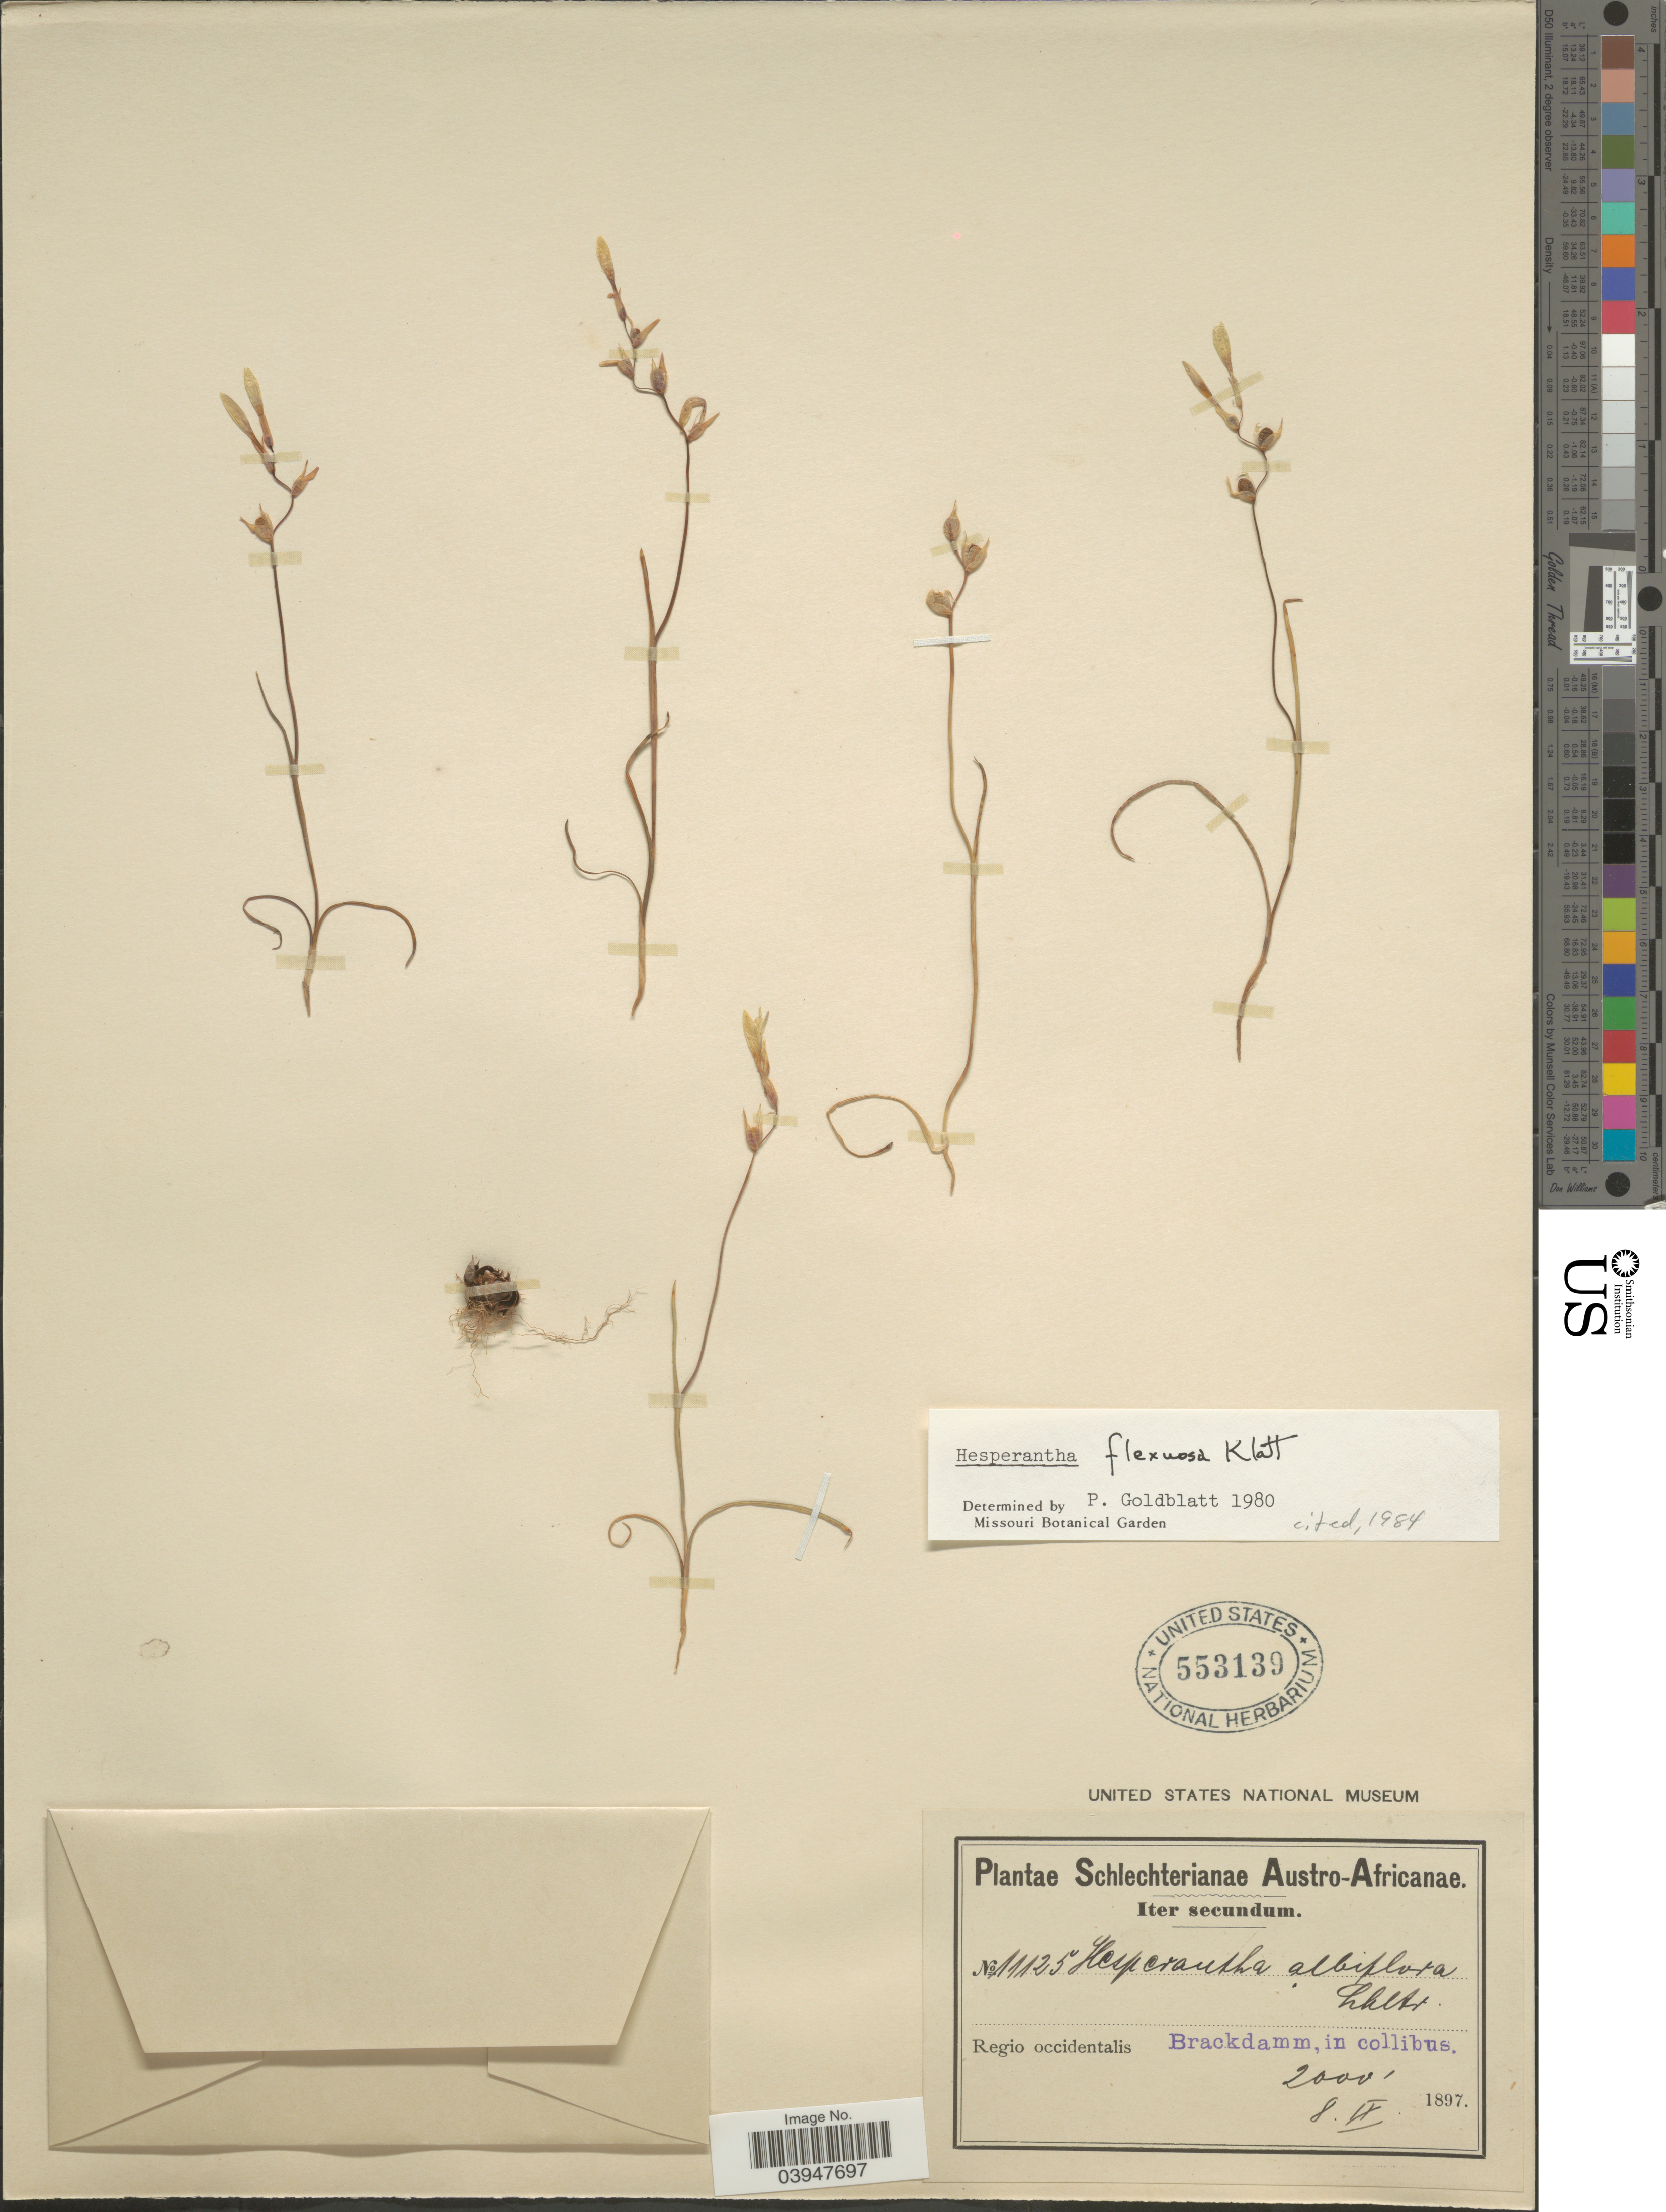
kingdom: Plantae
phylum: Tracheophyta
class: Liliopsida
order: Asparagales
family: Iridaceae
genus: Hesperantha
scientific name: Hesperantha flexuosa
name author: Klatt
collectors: Schlechter, --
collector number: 11125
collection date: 1897-09-08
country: South Africa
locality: Austro-Africanae. Regio occidentalis. Brackdamm, in collibus.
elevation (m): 610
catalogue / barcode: US 553139